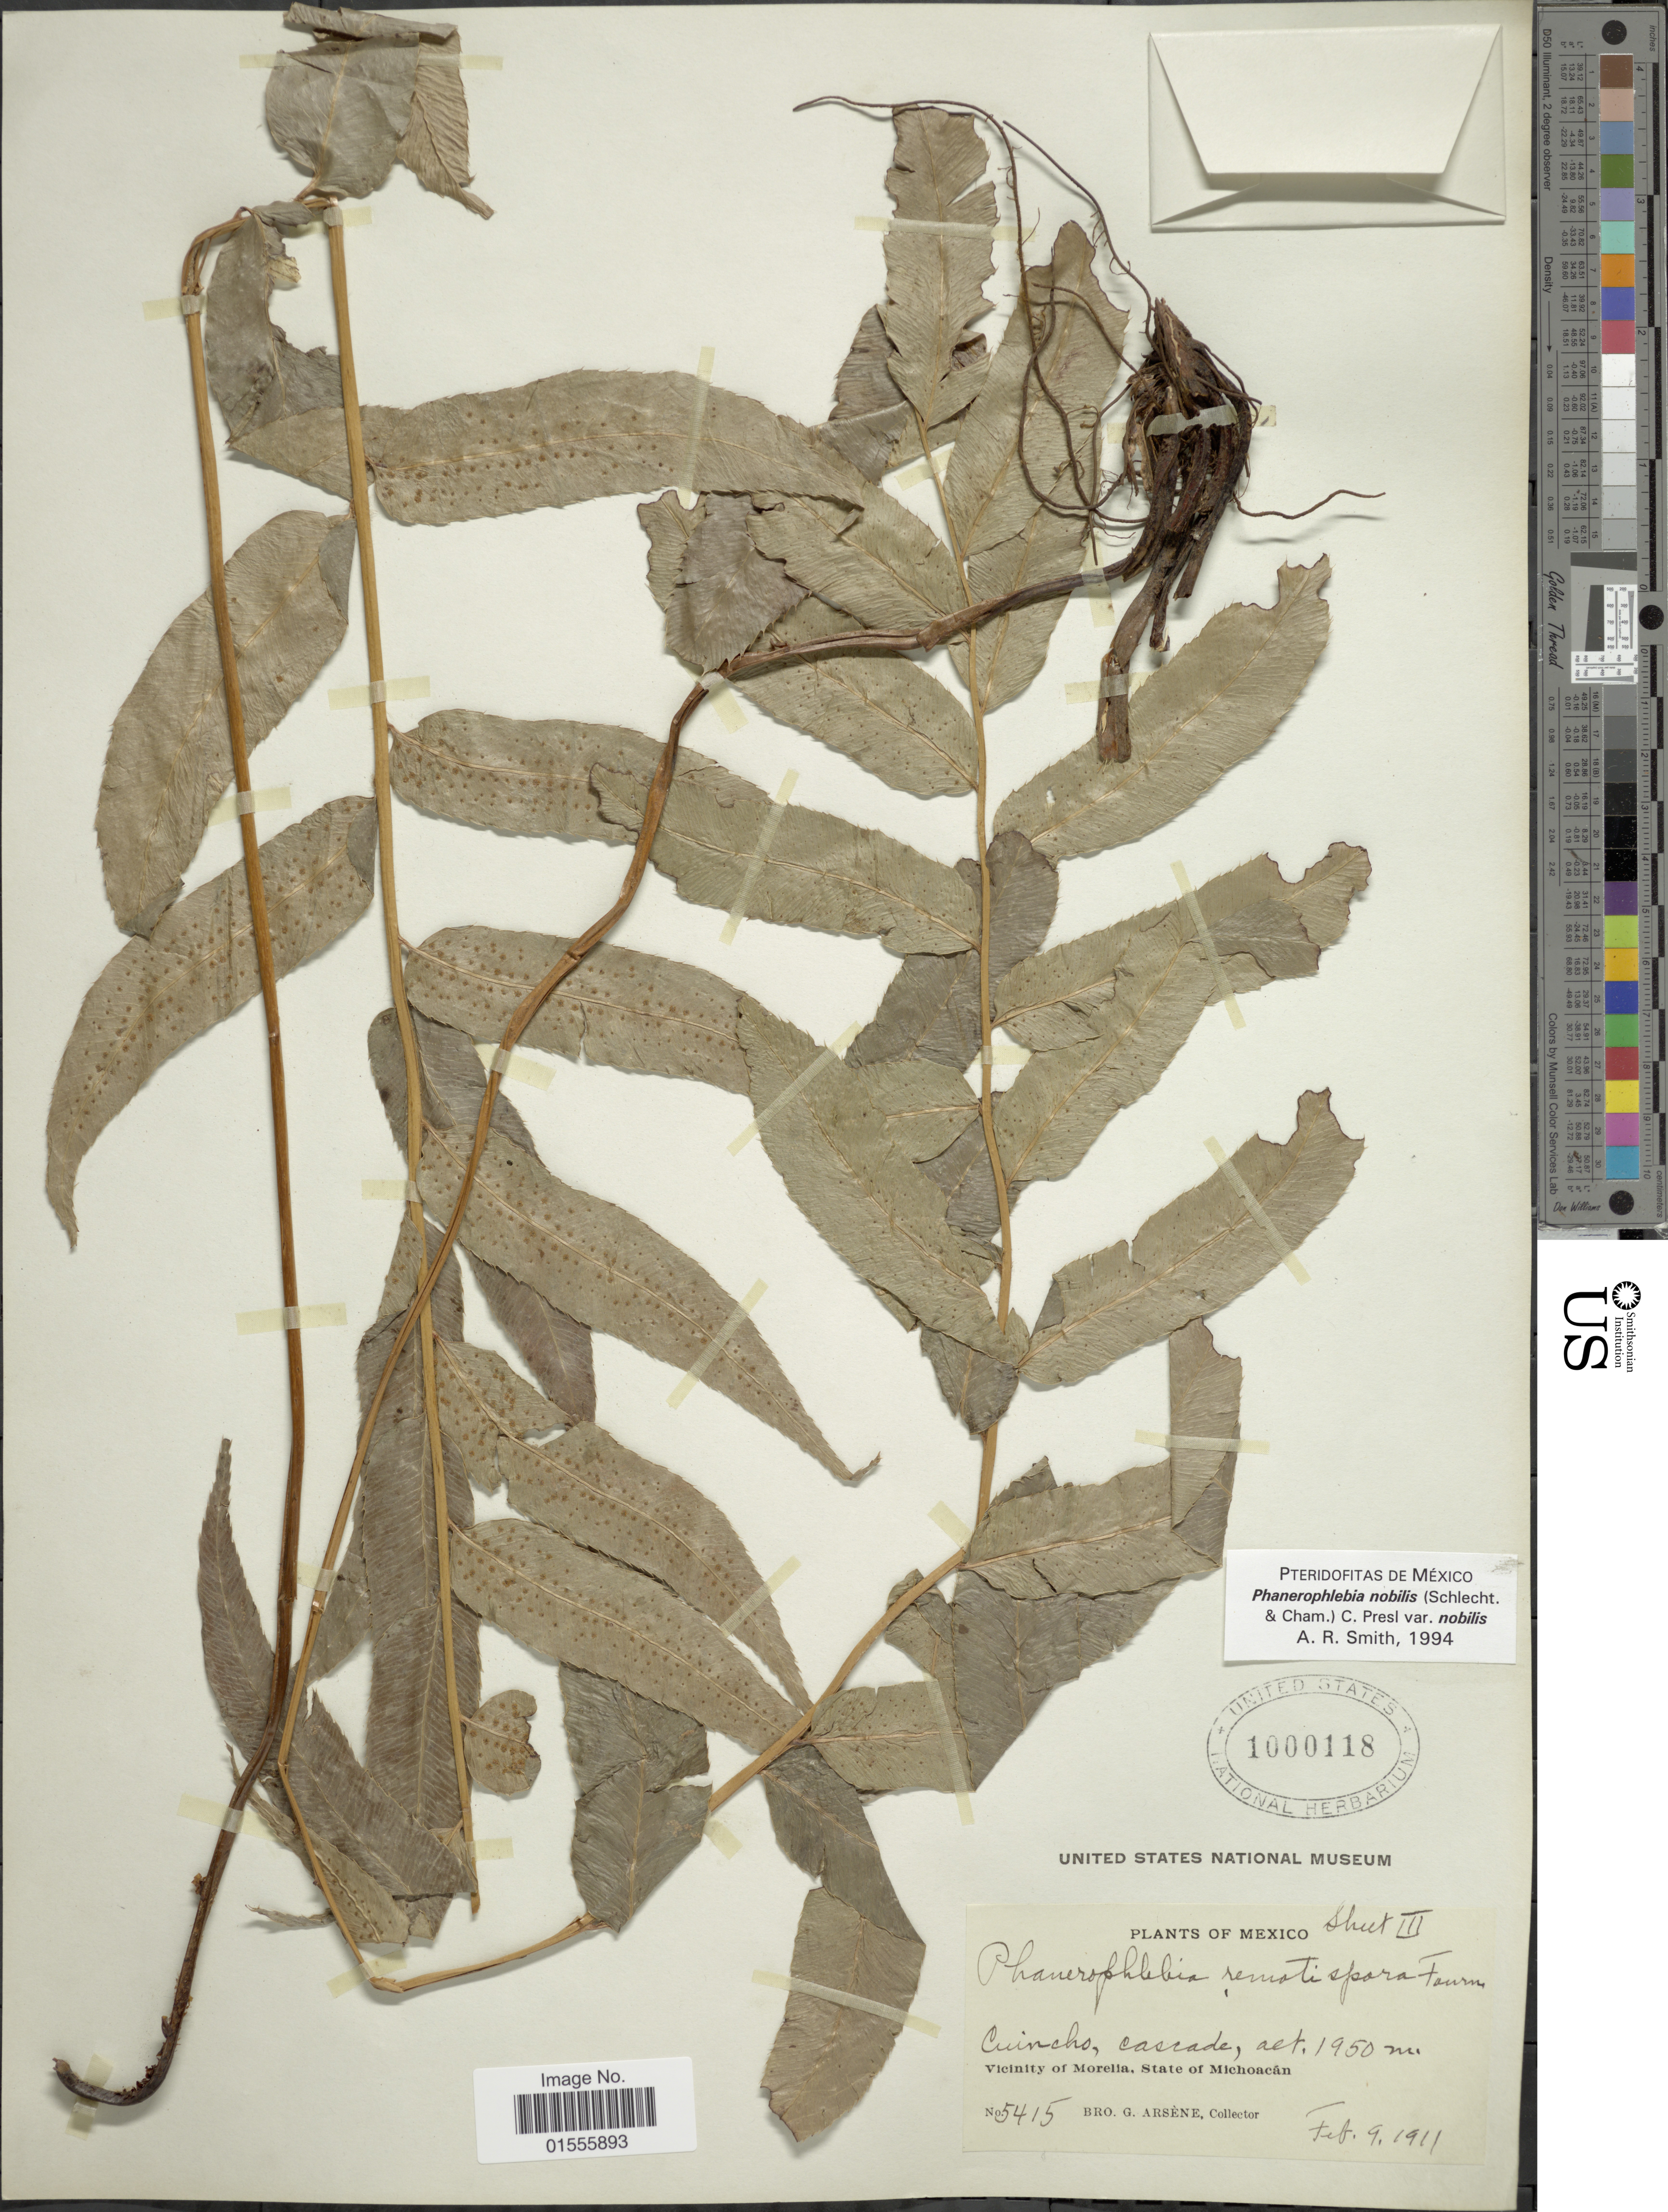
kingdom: Plantae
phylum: Tracheophyta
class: Polypodiopsida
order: Polypodiales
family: Dryopteridaceae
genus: Phanerophlebia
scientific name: Phanerophlebia nobilis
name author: (Schltdl. & Cham.) C. Presl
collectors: Bro. G. Arsène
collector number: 5415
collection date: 1911-02-09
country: Mexico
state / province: Michoacán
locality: Cuincho, cascade, Vicinity of Morelia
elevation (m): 1950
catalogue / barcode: US 100118